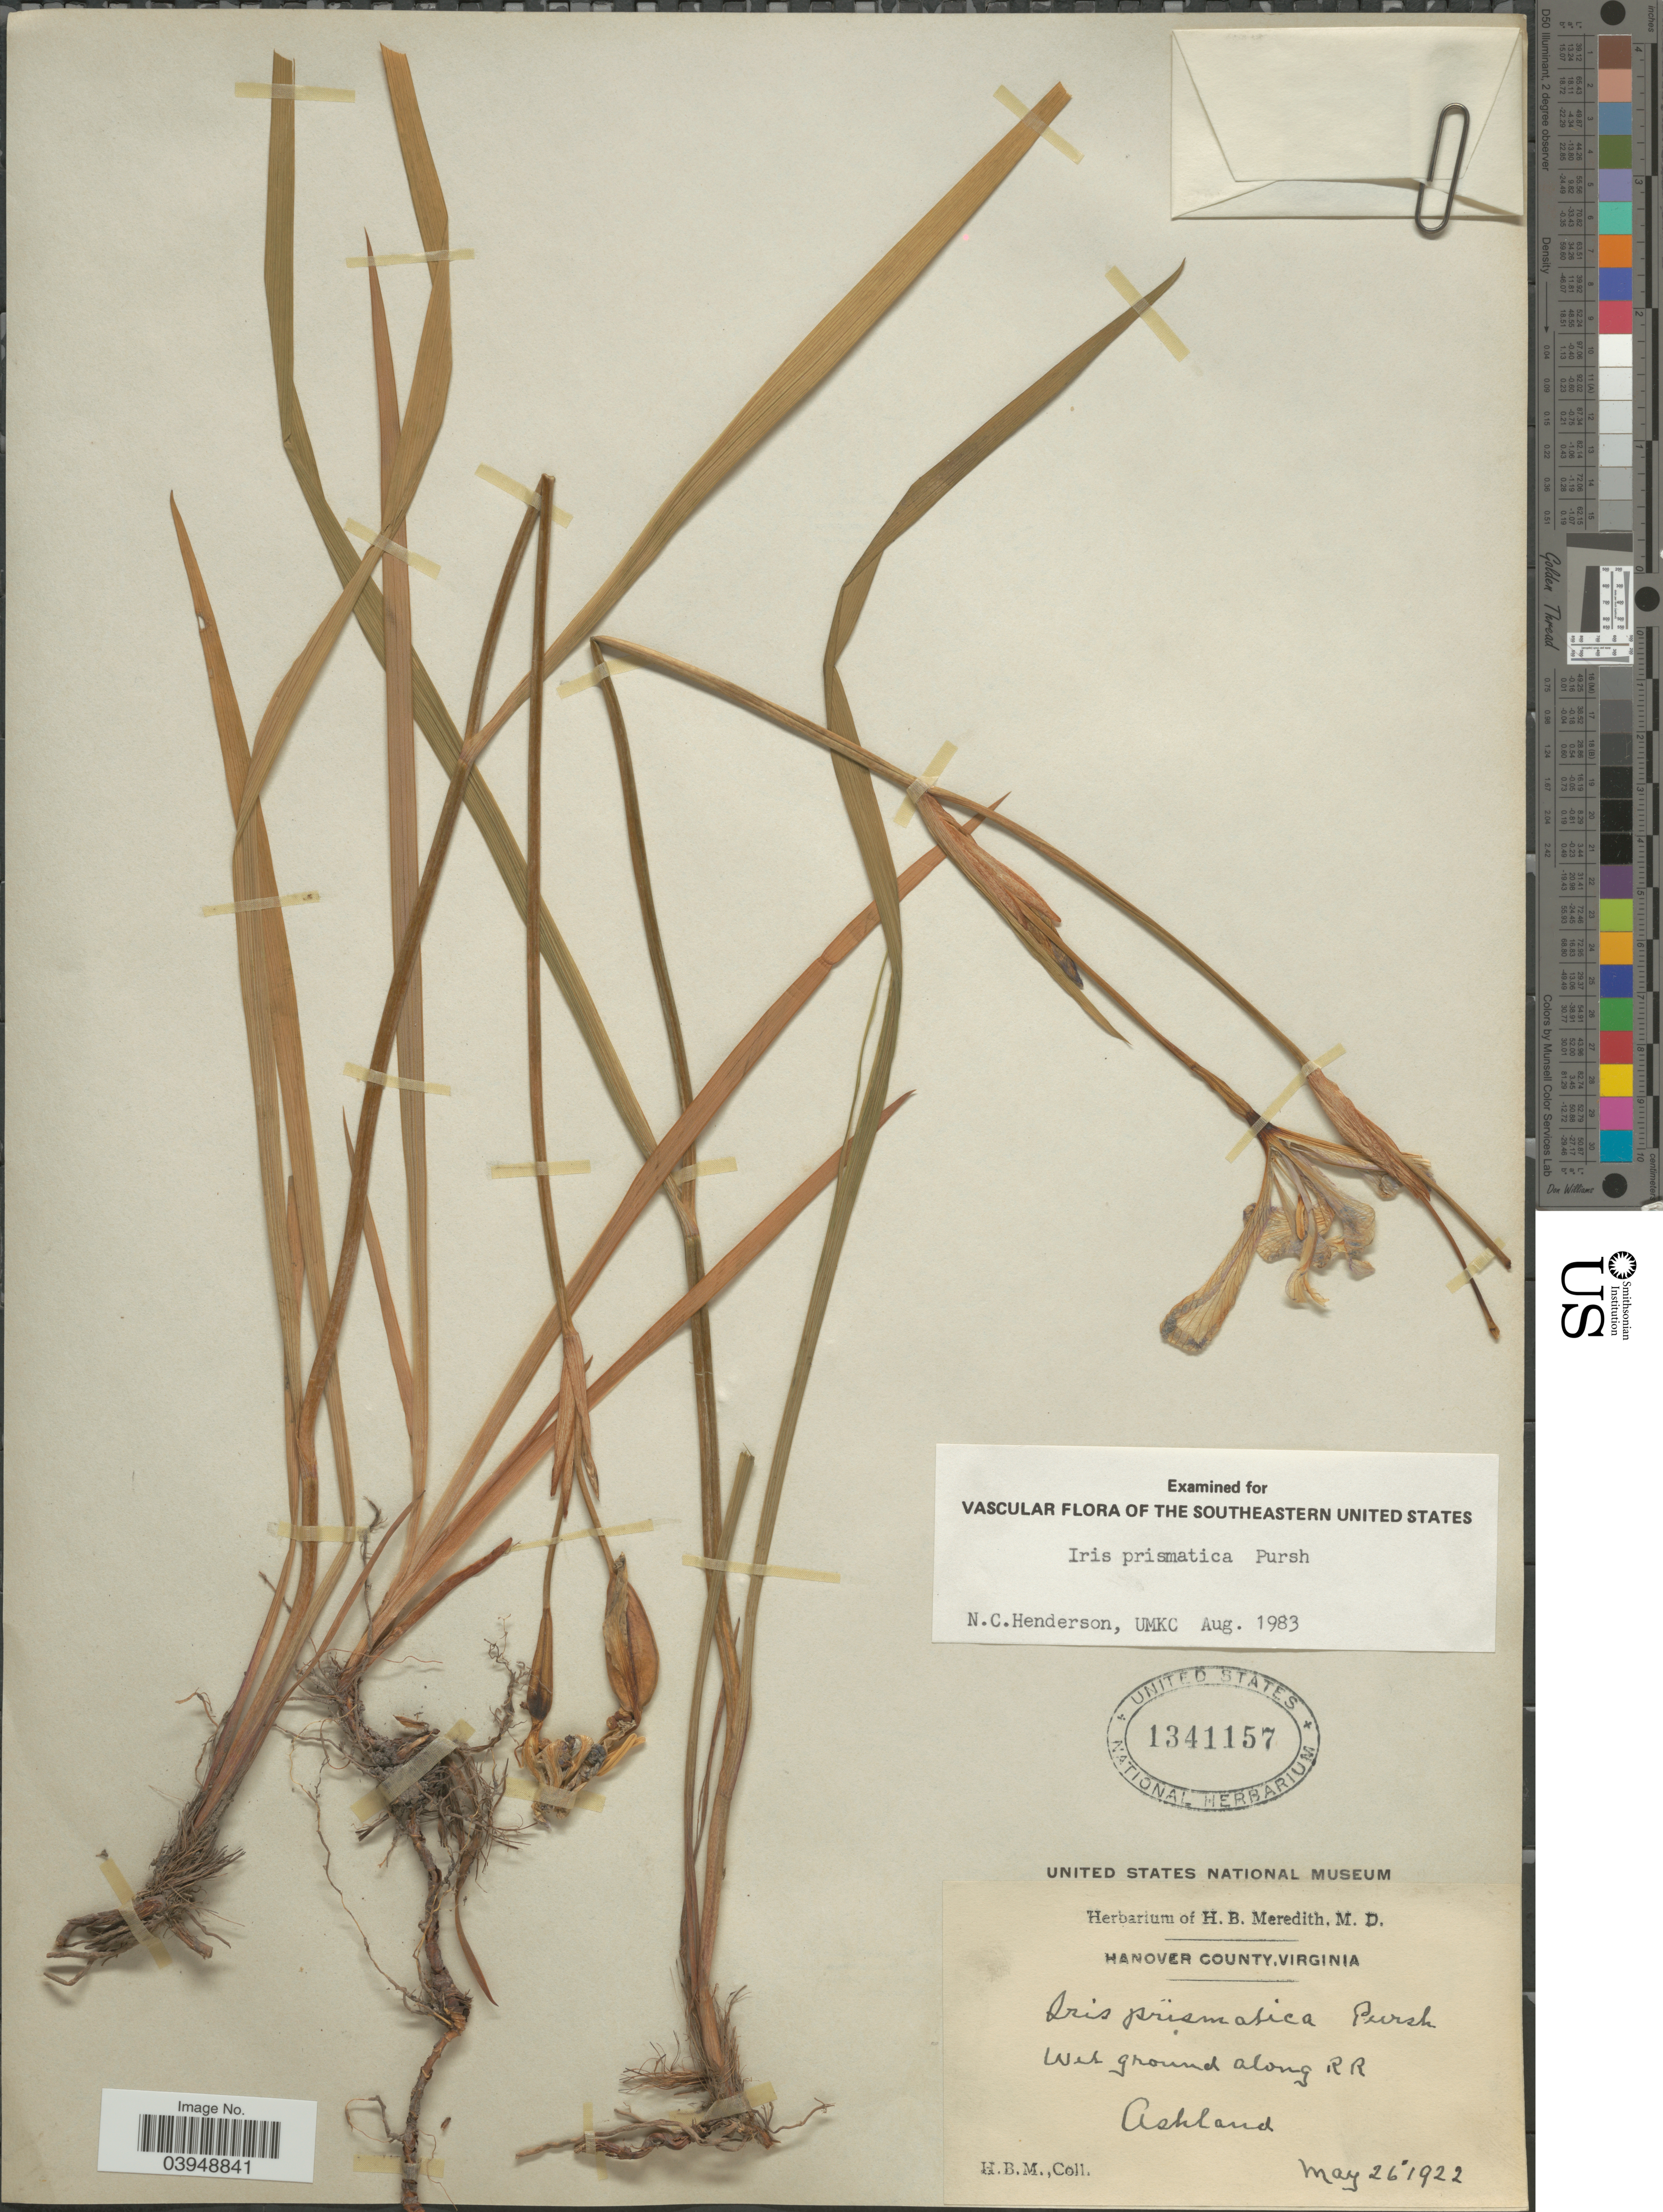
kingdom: Plantae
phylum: Tracheophyta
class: Liliopsida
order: Asparagales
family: Iridaceae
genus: Iris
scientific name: Iris prismatica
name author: Pursh ex Ker Gawl.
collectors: H. Meredith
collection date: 1922-05-26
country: United States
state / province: Virginia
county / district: Hanover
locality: Hanover County. Wet ground along R.R. Ashland.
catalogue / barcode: US 1341157